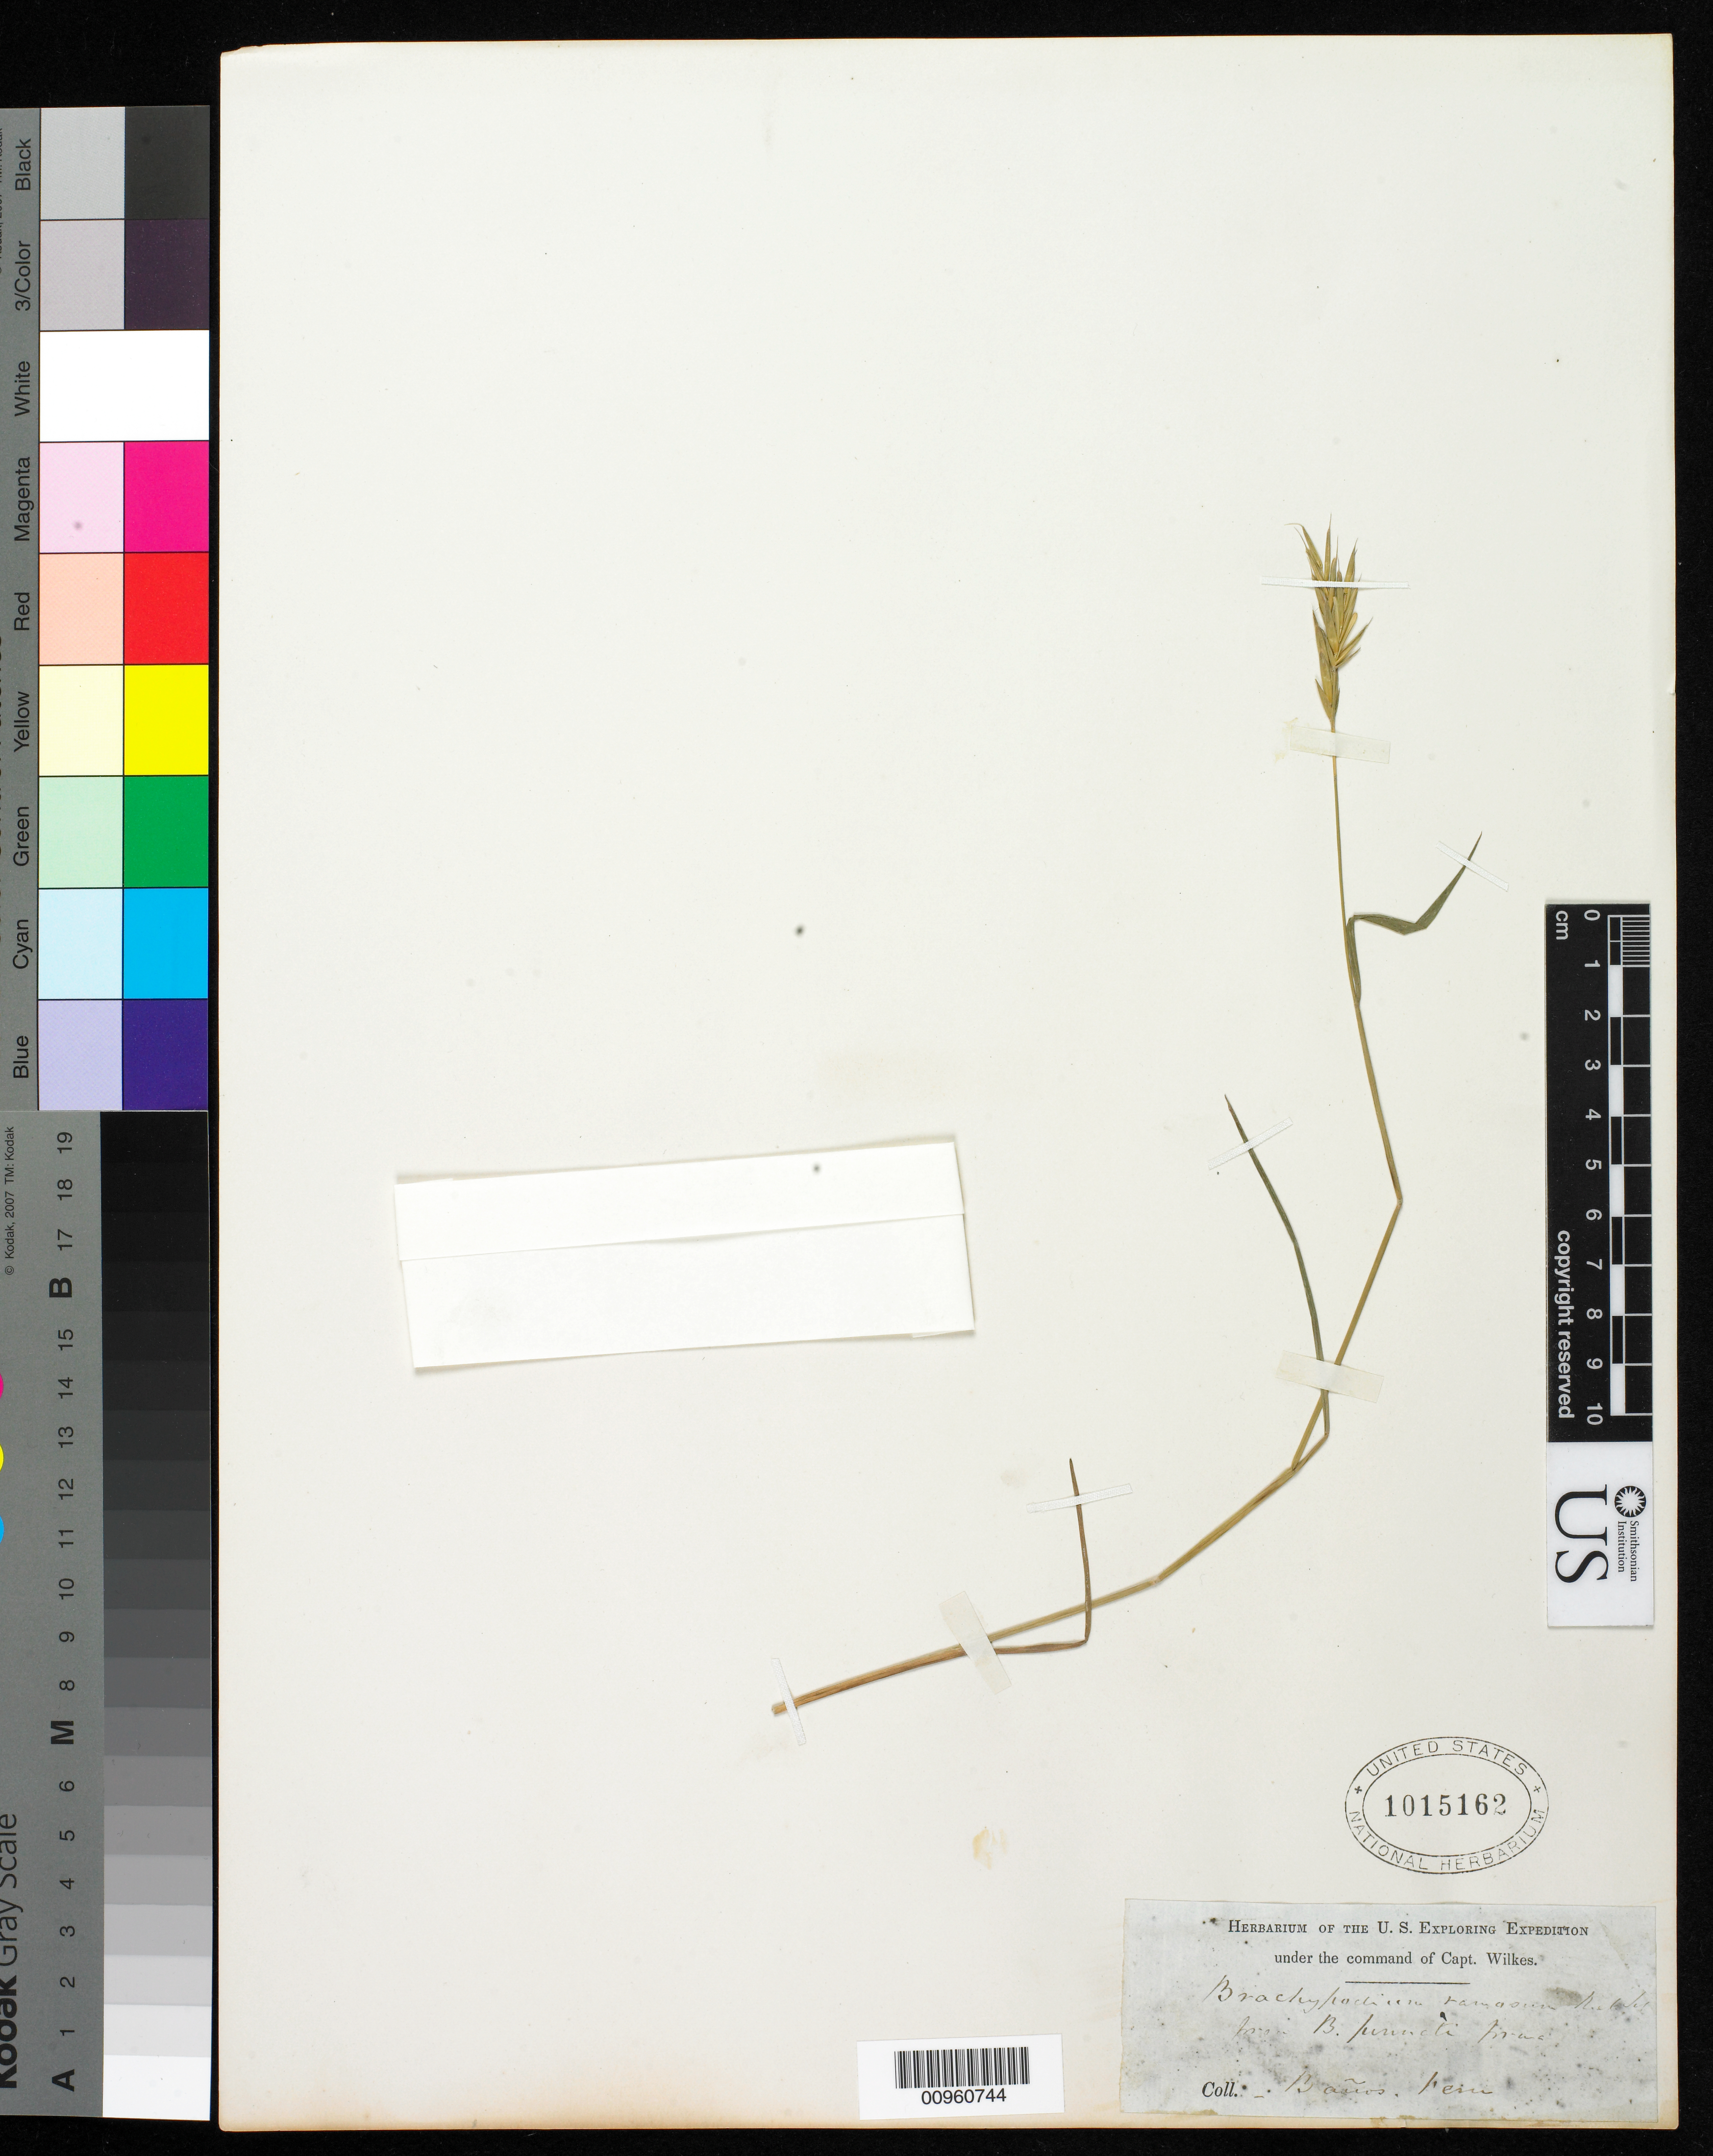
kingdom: Plantae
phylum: Tracheophyta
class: Liliopsida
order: Poales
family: Poaceae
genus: Brachypodium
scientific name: Brachypodium ramosum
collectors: Wilkes Explor. Exped.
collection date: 1838/1842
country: Peru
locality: Banos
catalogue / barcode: US 1015162